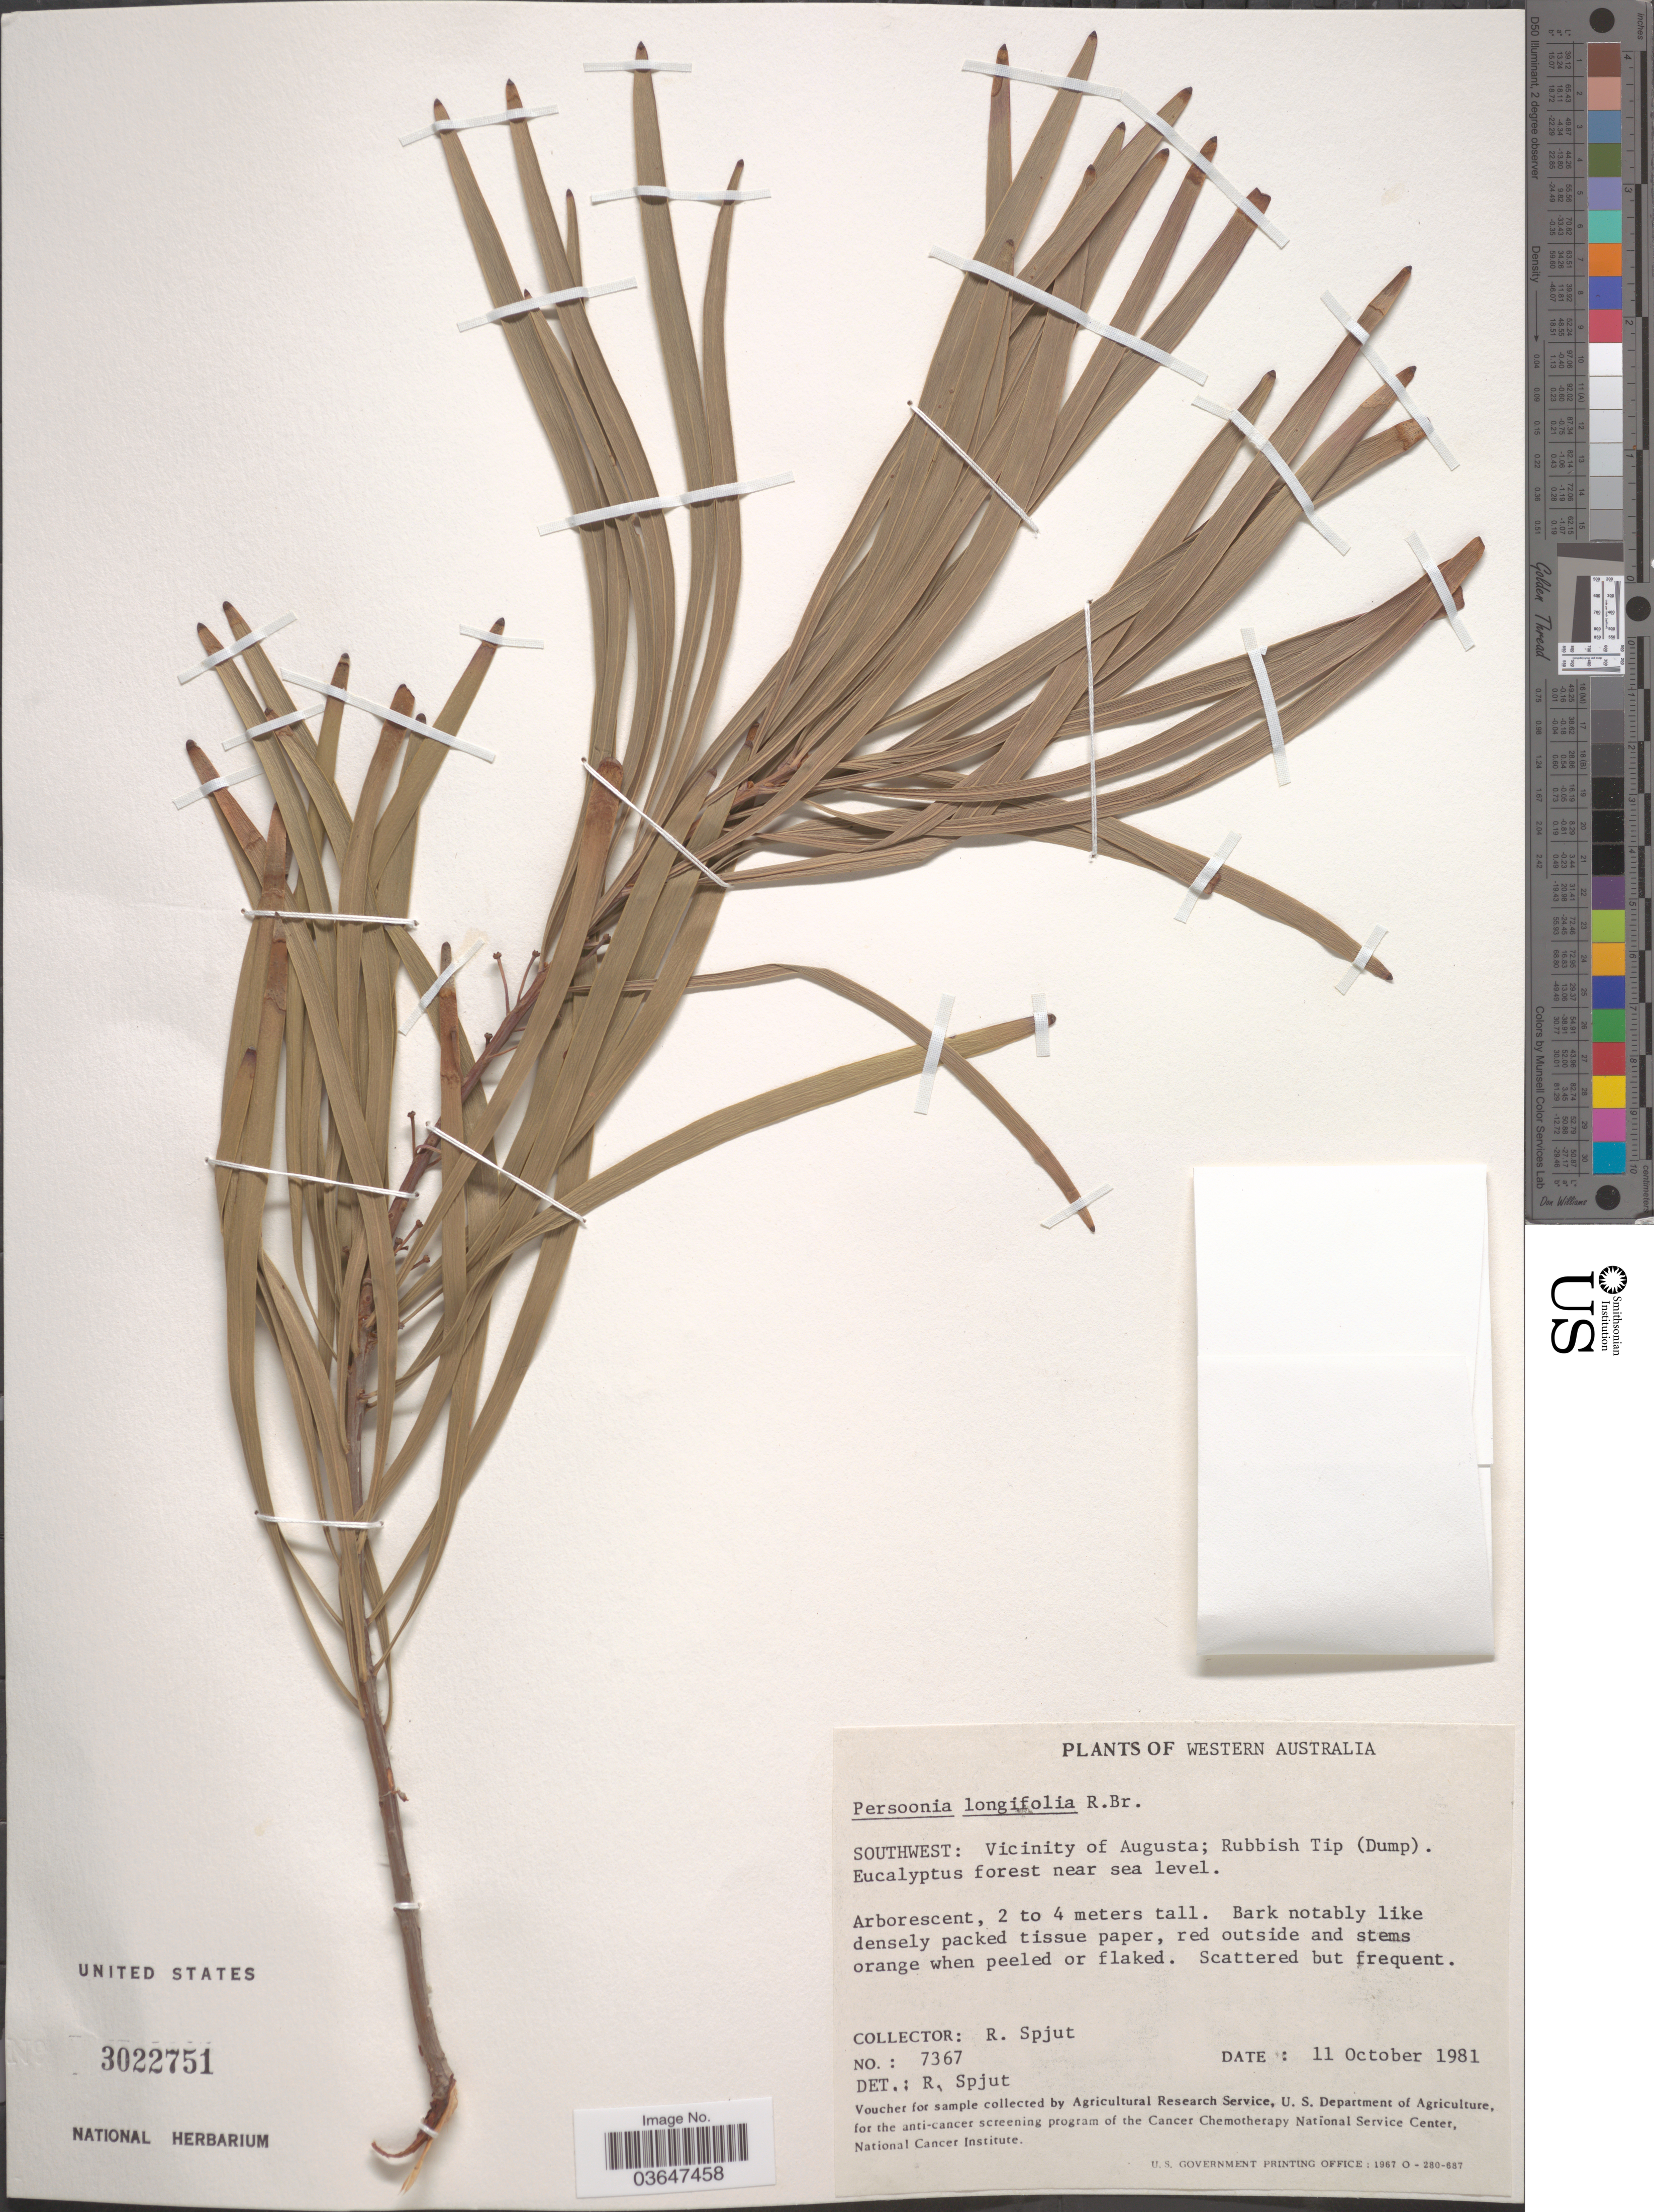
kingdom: Plantae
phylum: Tracheophyta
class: Magnoliopsida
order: Proteales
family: Proteaceae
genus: Persoonia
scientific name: Persoonia longifolia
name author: R. Br.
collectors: R. Spjut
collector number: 7367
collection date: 1981-10-11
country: Australia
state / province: Western Australia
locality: Southwest: Vicinity of Augusta; Rubbish Tip (Dump).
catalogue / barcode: US 3022751